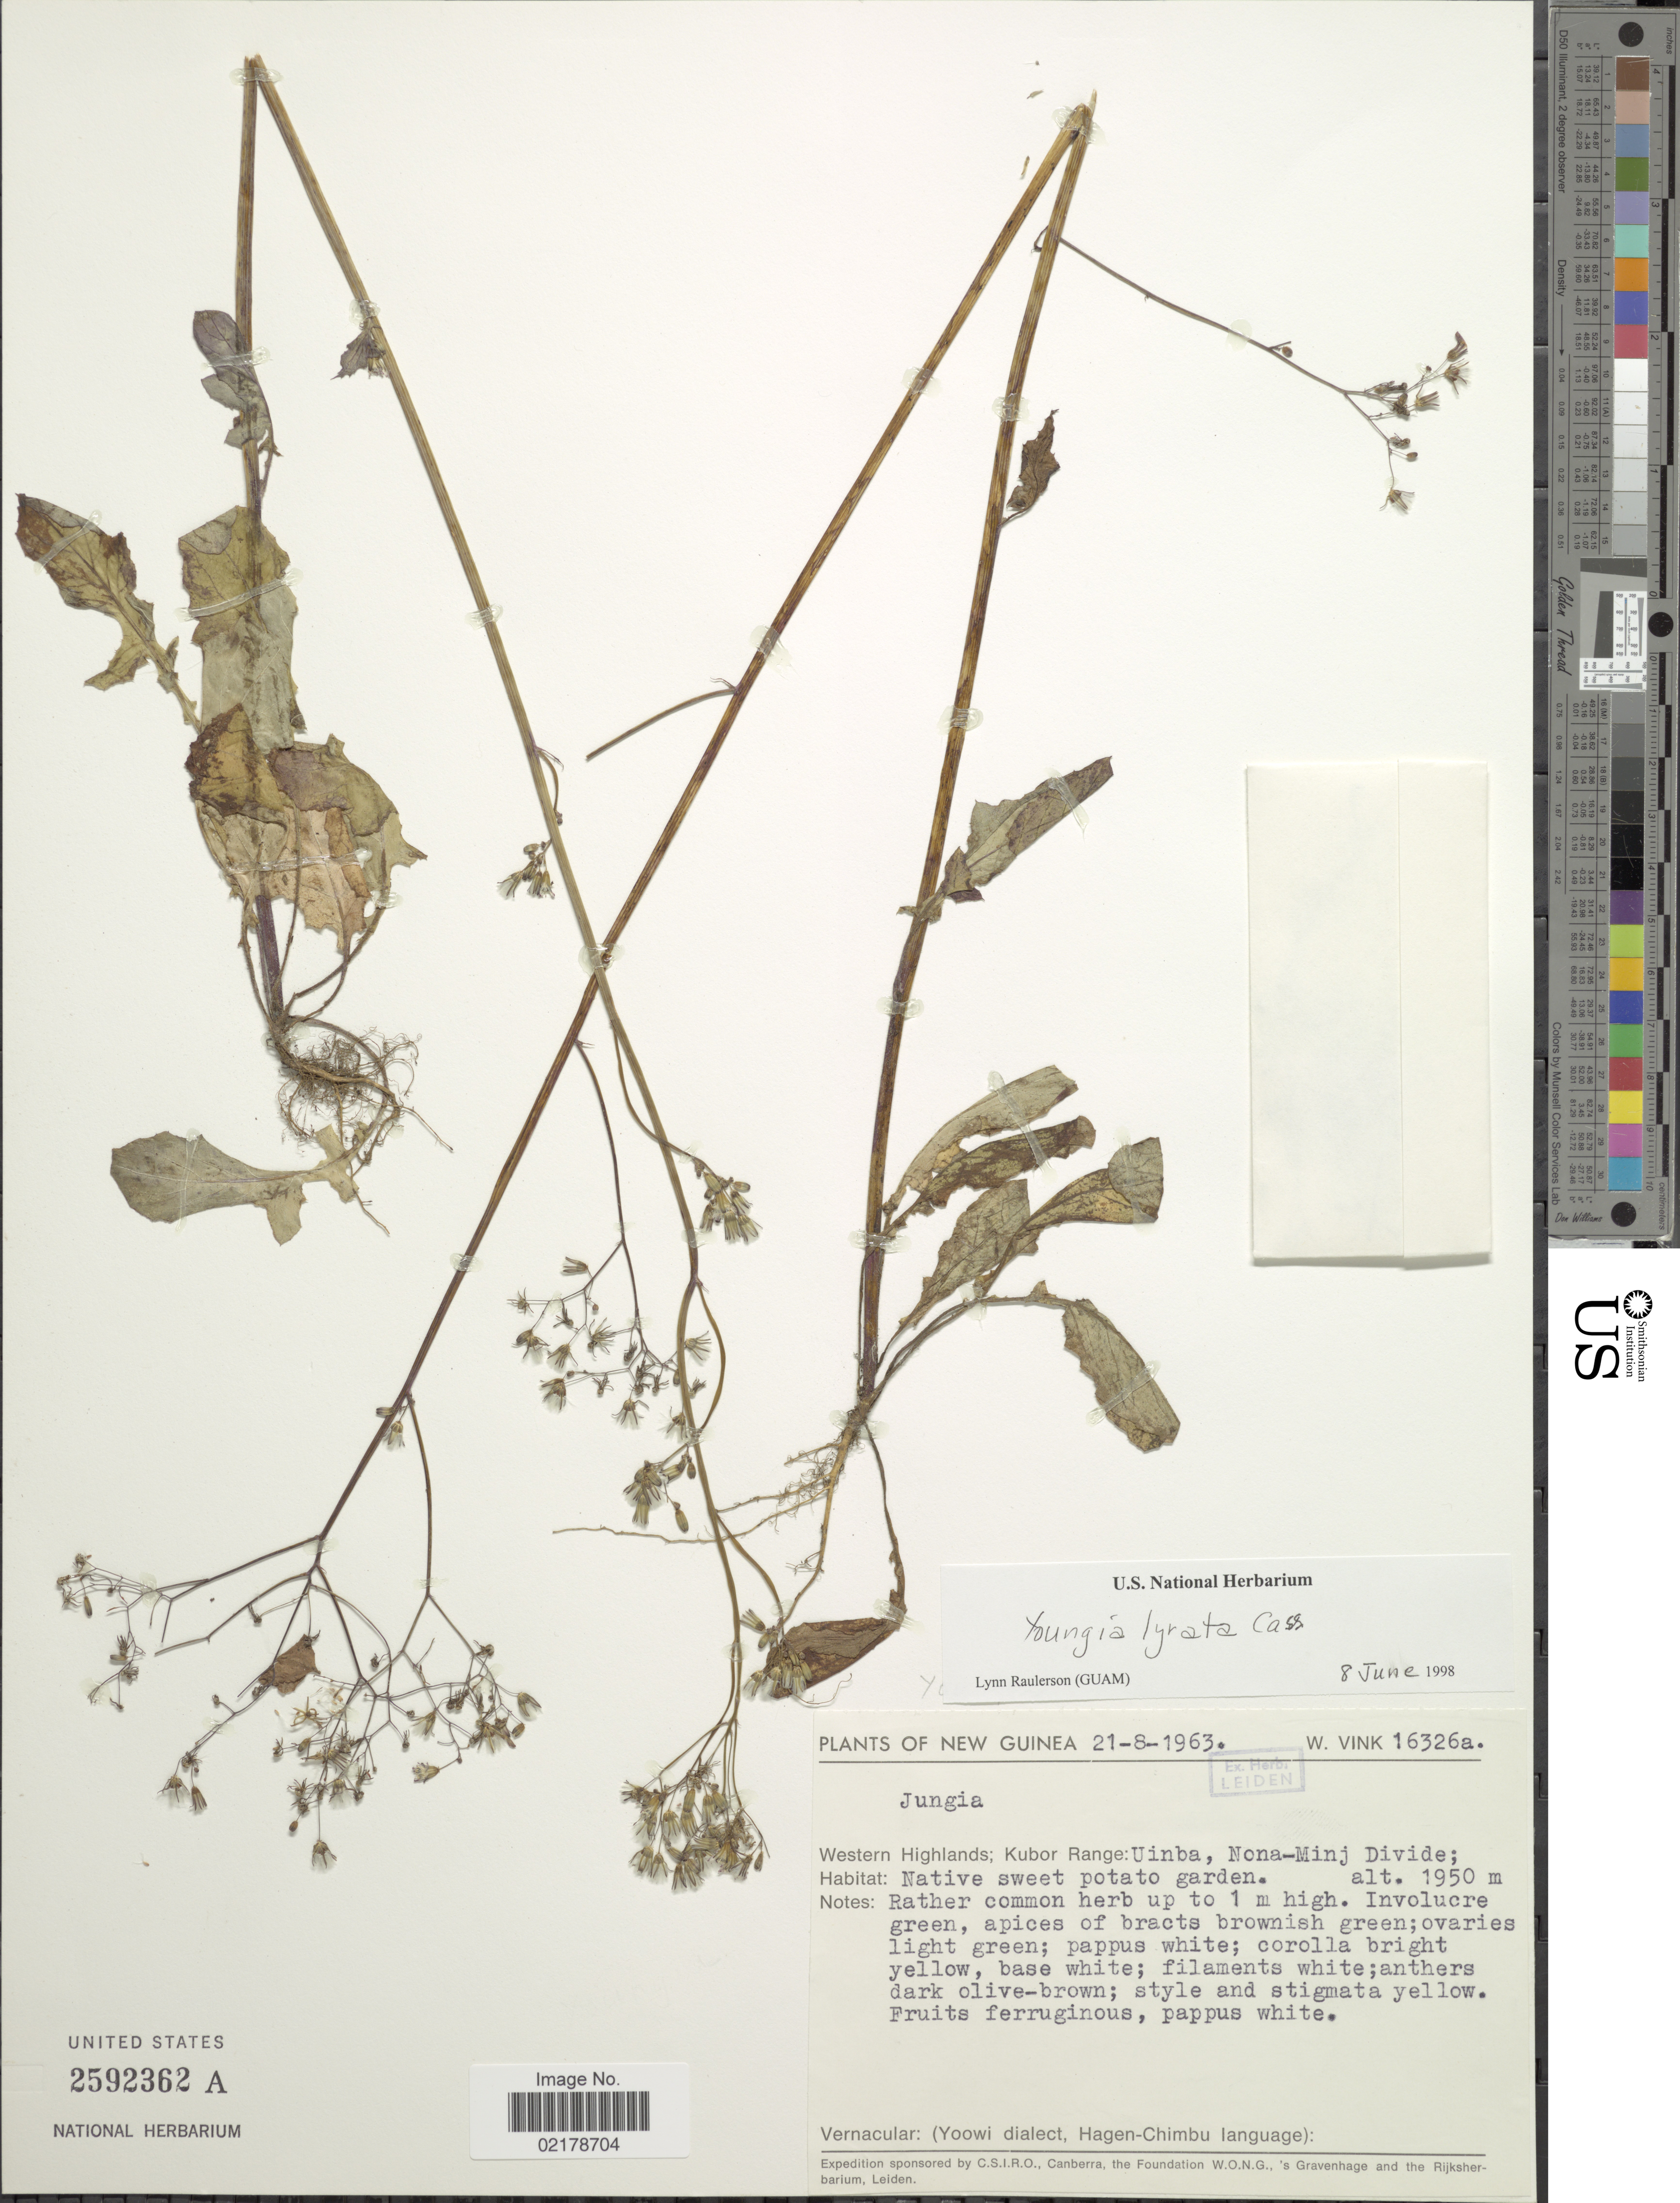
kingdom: Plantae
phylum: Tracheophyta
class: Magnoliopsida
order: Asterales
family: Asteraceae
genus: Youngia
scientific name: Youngia japonica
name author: (L.) DC.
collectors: W. Vink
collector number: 16326a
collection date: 1963-08-21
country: Papua New Guinea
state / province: Western Highlands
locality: Western Highlands; Kubor Range: Uinba, Nona-Minj Divide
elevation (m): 1950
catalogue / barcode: US 2592362A